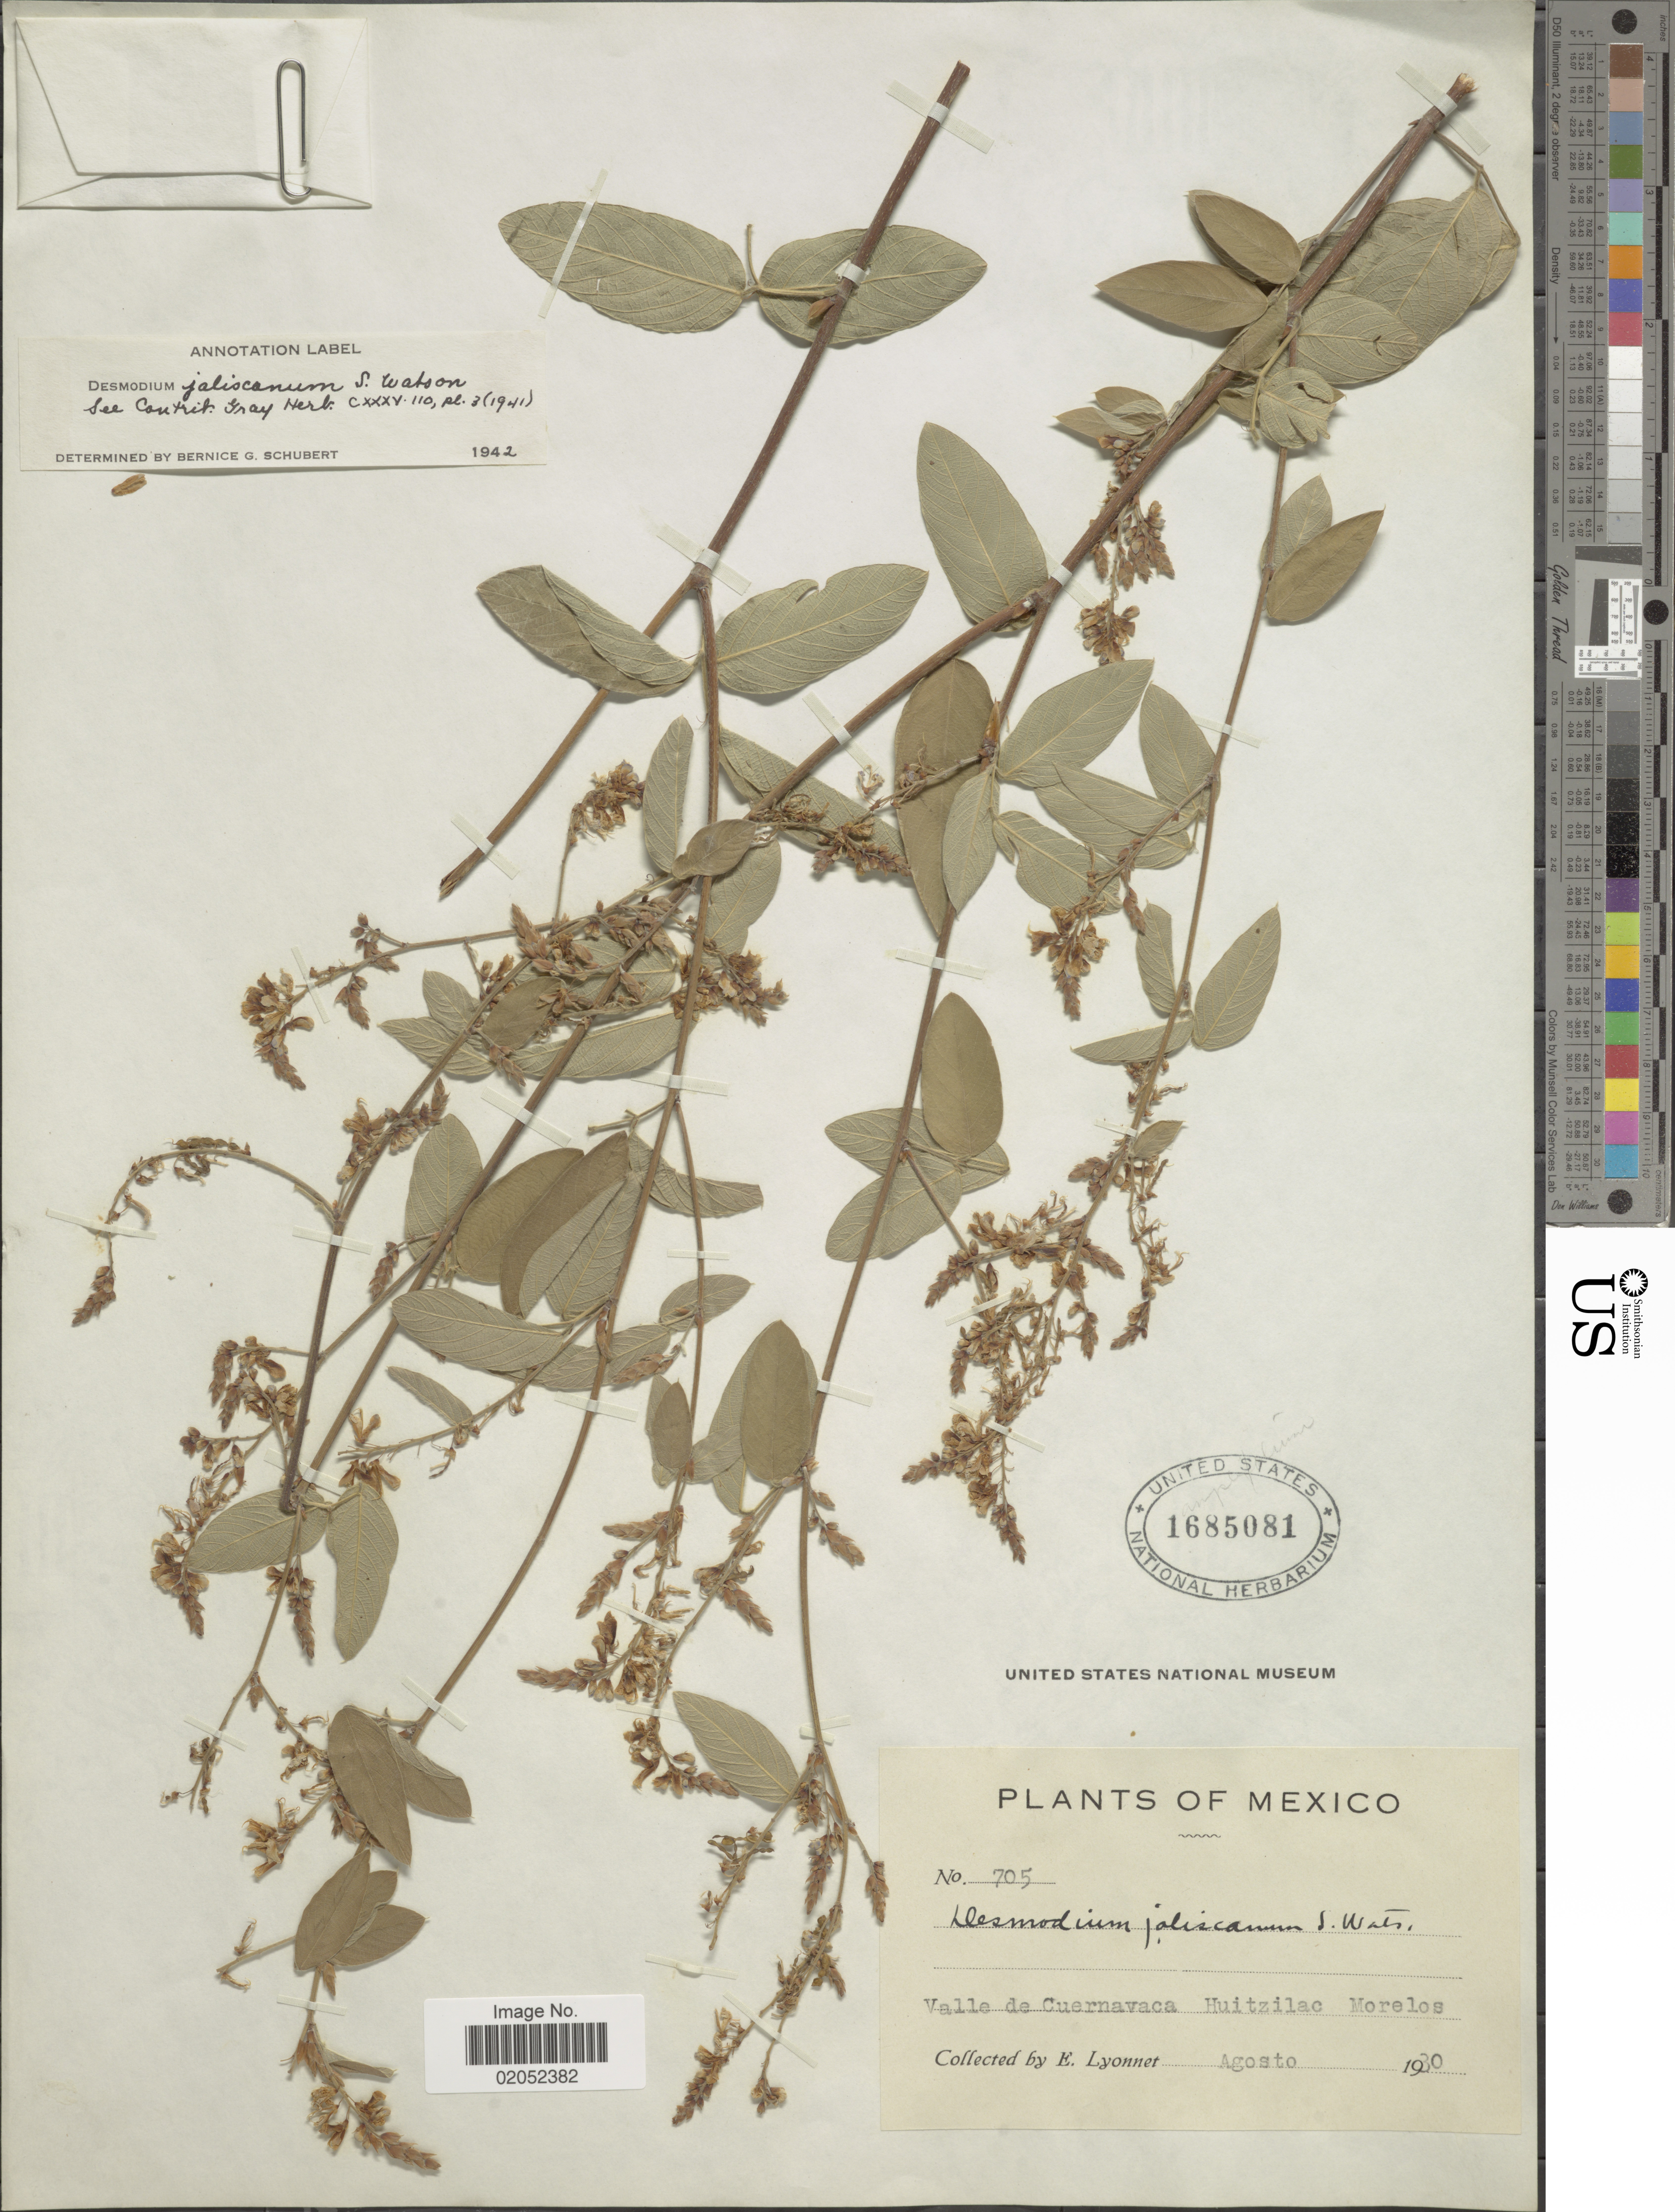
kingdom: Plantae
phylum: Tracheophyta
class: Magnoliopsida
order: Fabales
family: Fabaceae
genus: Desmodium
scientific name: Desmodium jaliscanum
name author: S. Watson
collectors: E. Lyonnet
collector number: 705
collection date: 1930-08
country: Mexico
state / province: Morelos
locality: Mexico, Valle de Cuernavaca Huitzilac Morelos.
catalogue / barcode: US 1685081